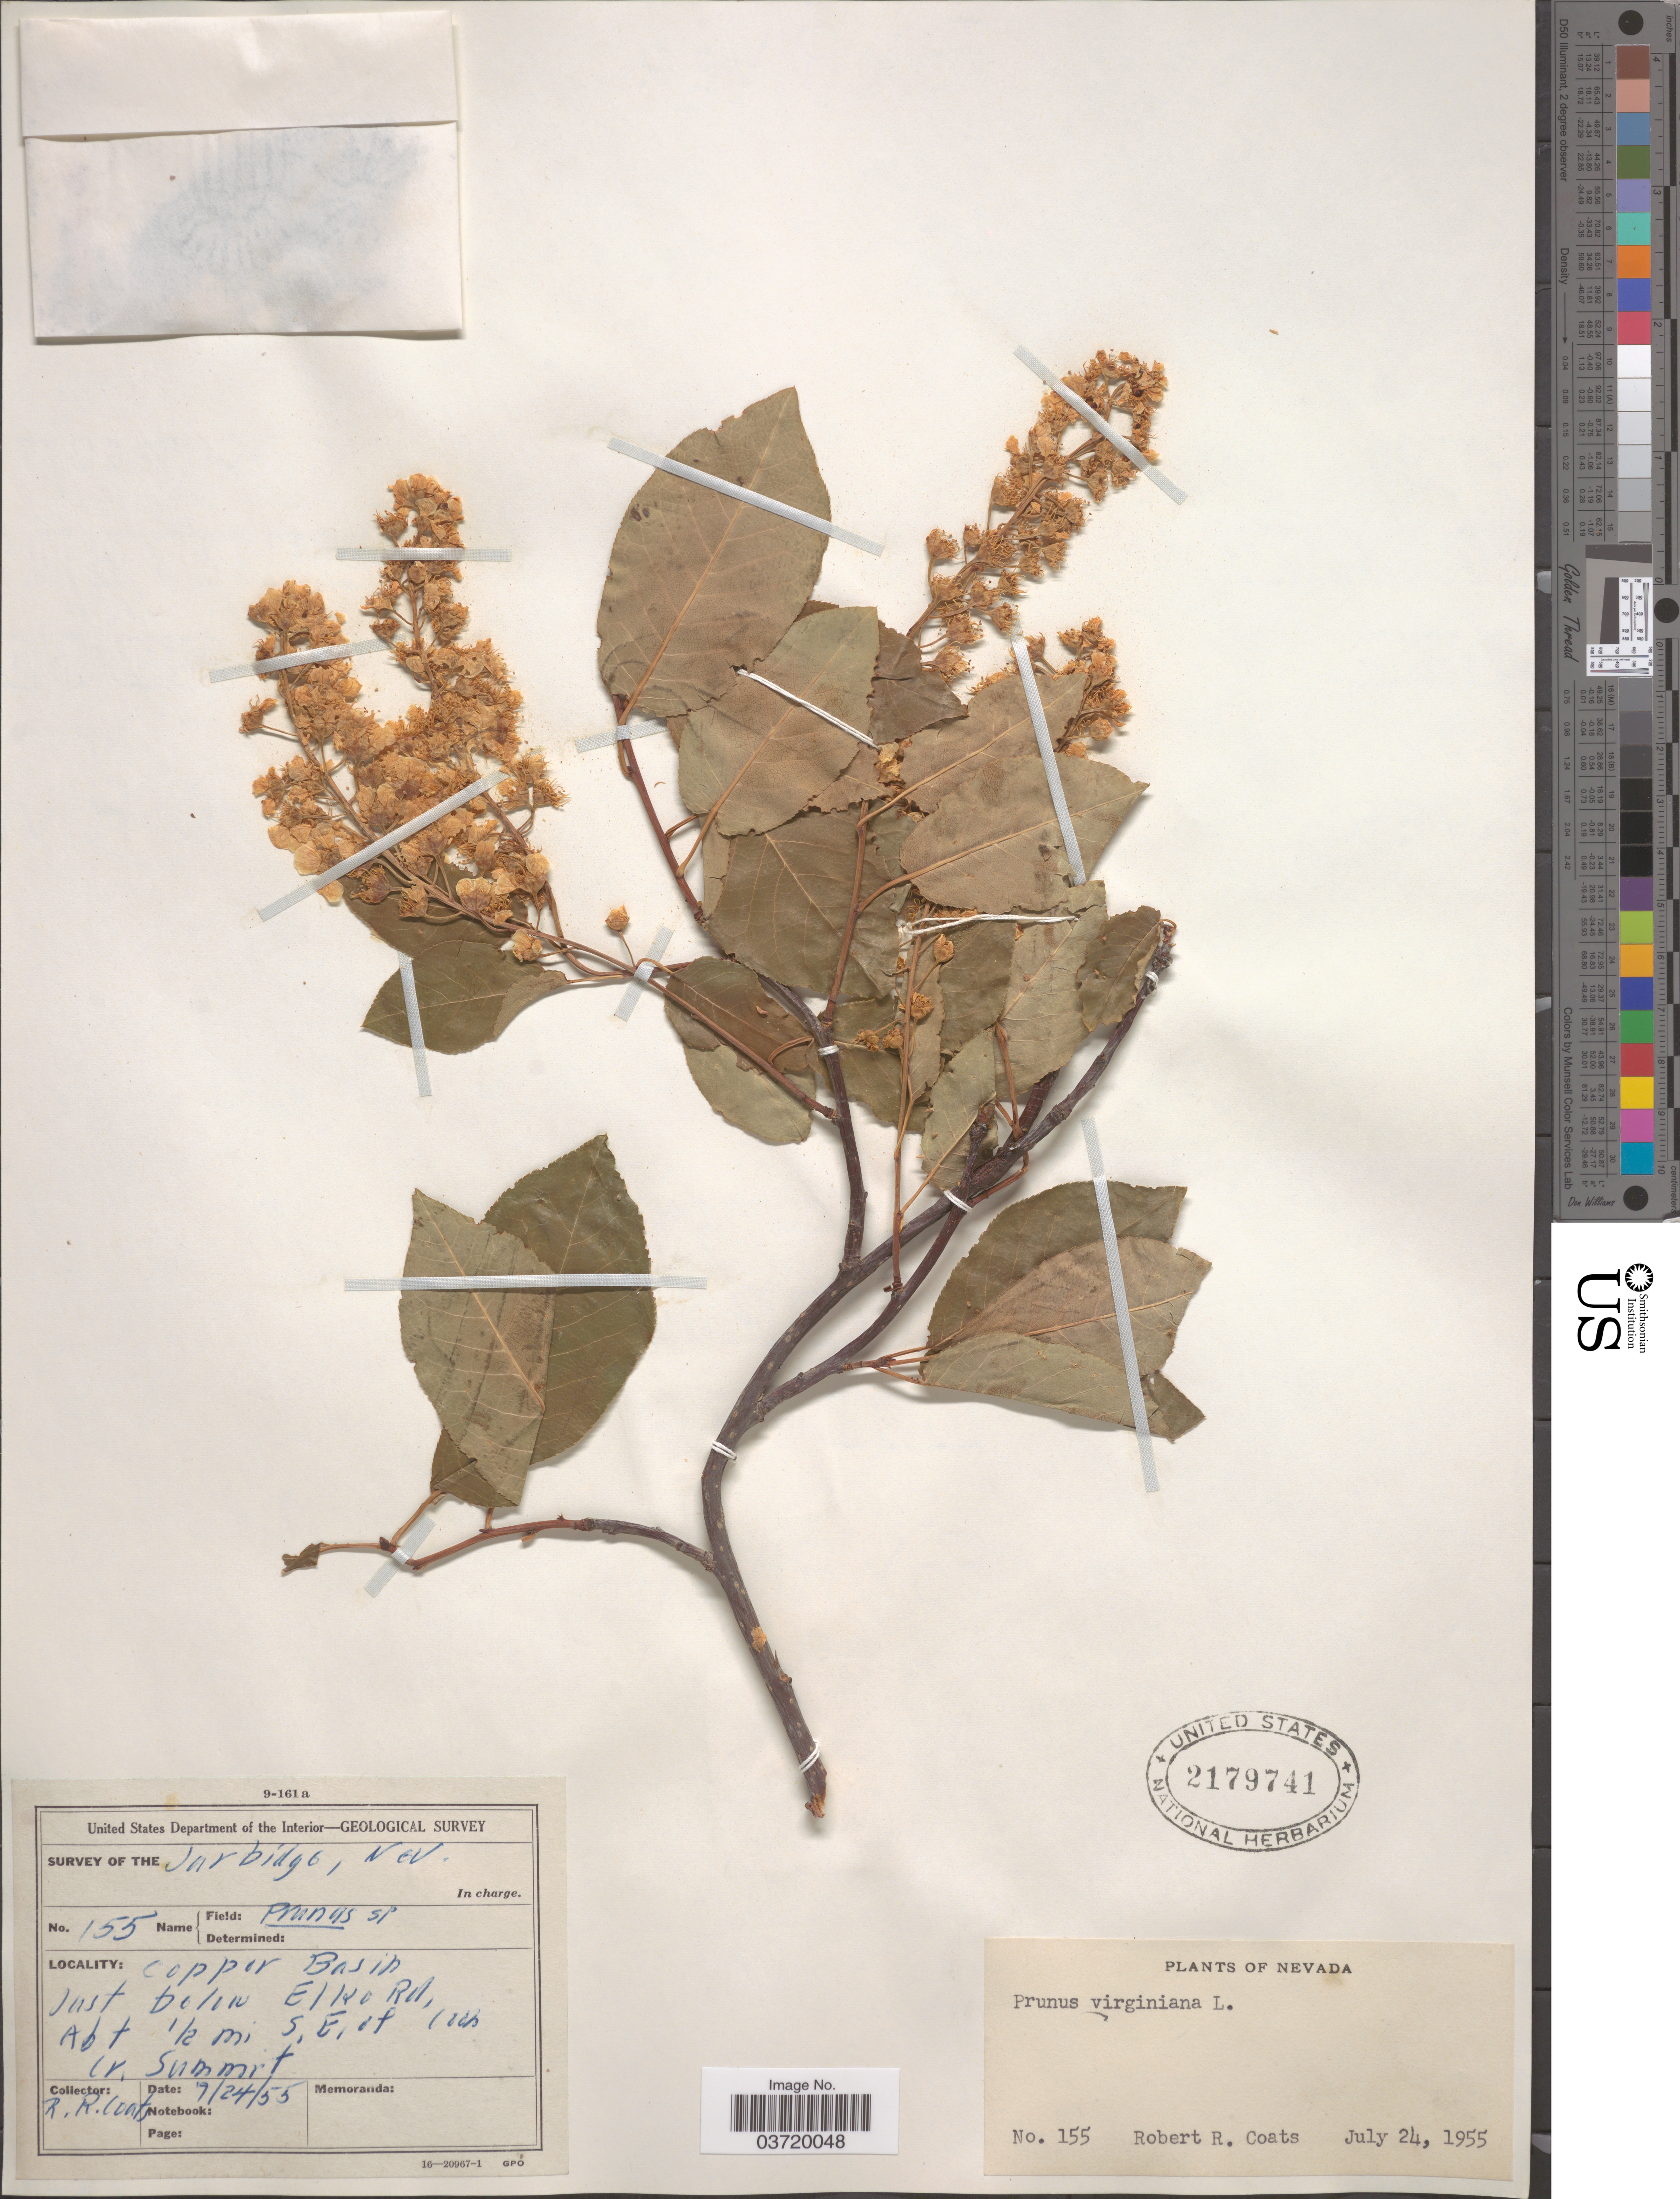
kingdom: Plantae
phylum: Tracheophyta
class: Magnoliopsida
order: Rosales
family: Rosaceae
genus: Prunus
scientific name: Prunus virginiana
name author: L.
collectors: R. Coats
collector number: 155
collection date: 1955-07-24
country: United States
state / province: Nevada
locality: Jarbidge. Copper Basin just below Elko Rd, abt ½ mi S. E. of Coon Cr. Summit.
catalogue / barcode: US 2179741